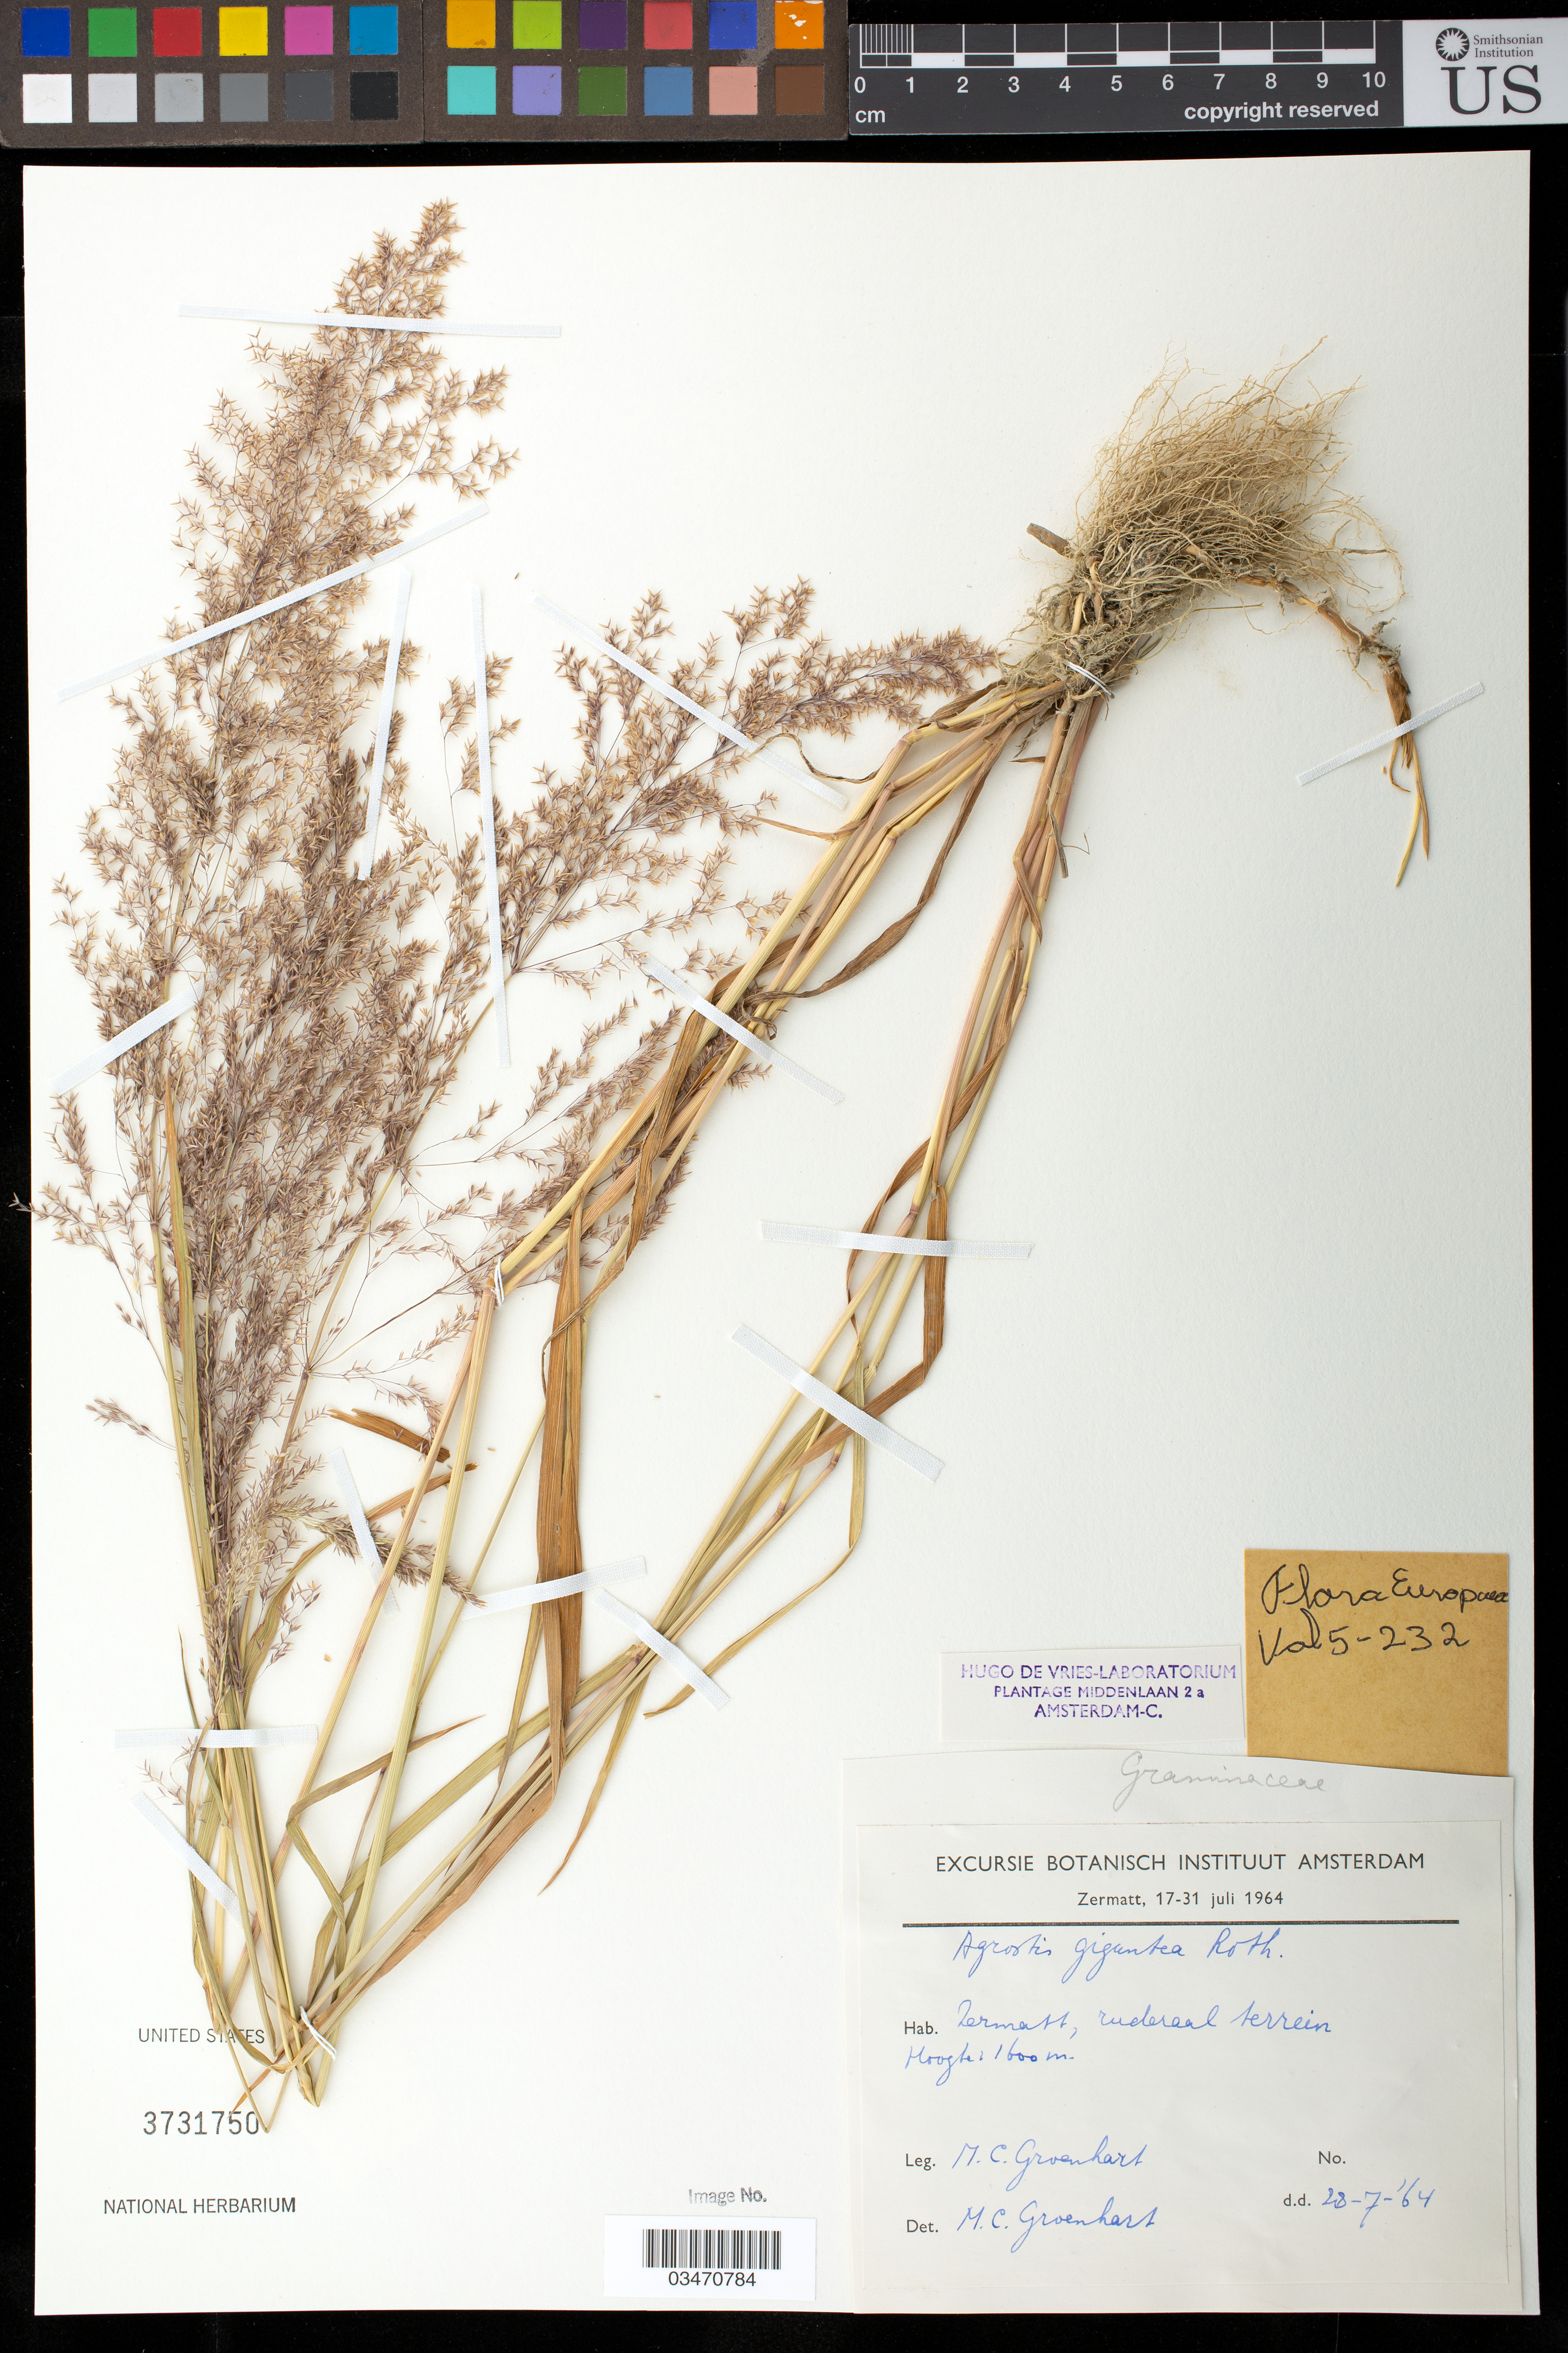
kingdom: Plantae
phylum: Tracheophyta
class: Liliopsida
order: Poales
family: Poaceae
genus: Agrostis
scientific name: Agrostis gigantea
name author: Roth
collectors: M. Groenhart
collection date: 1964-07-28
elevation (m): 1600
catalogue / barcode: US 3731750